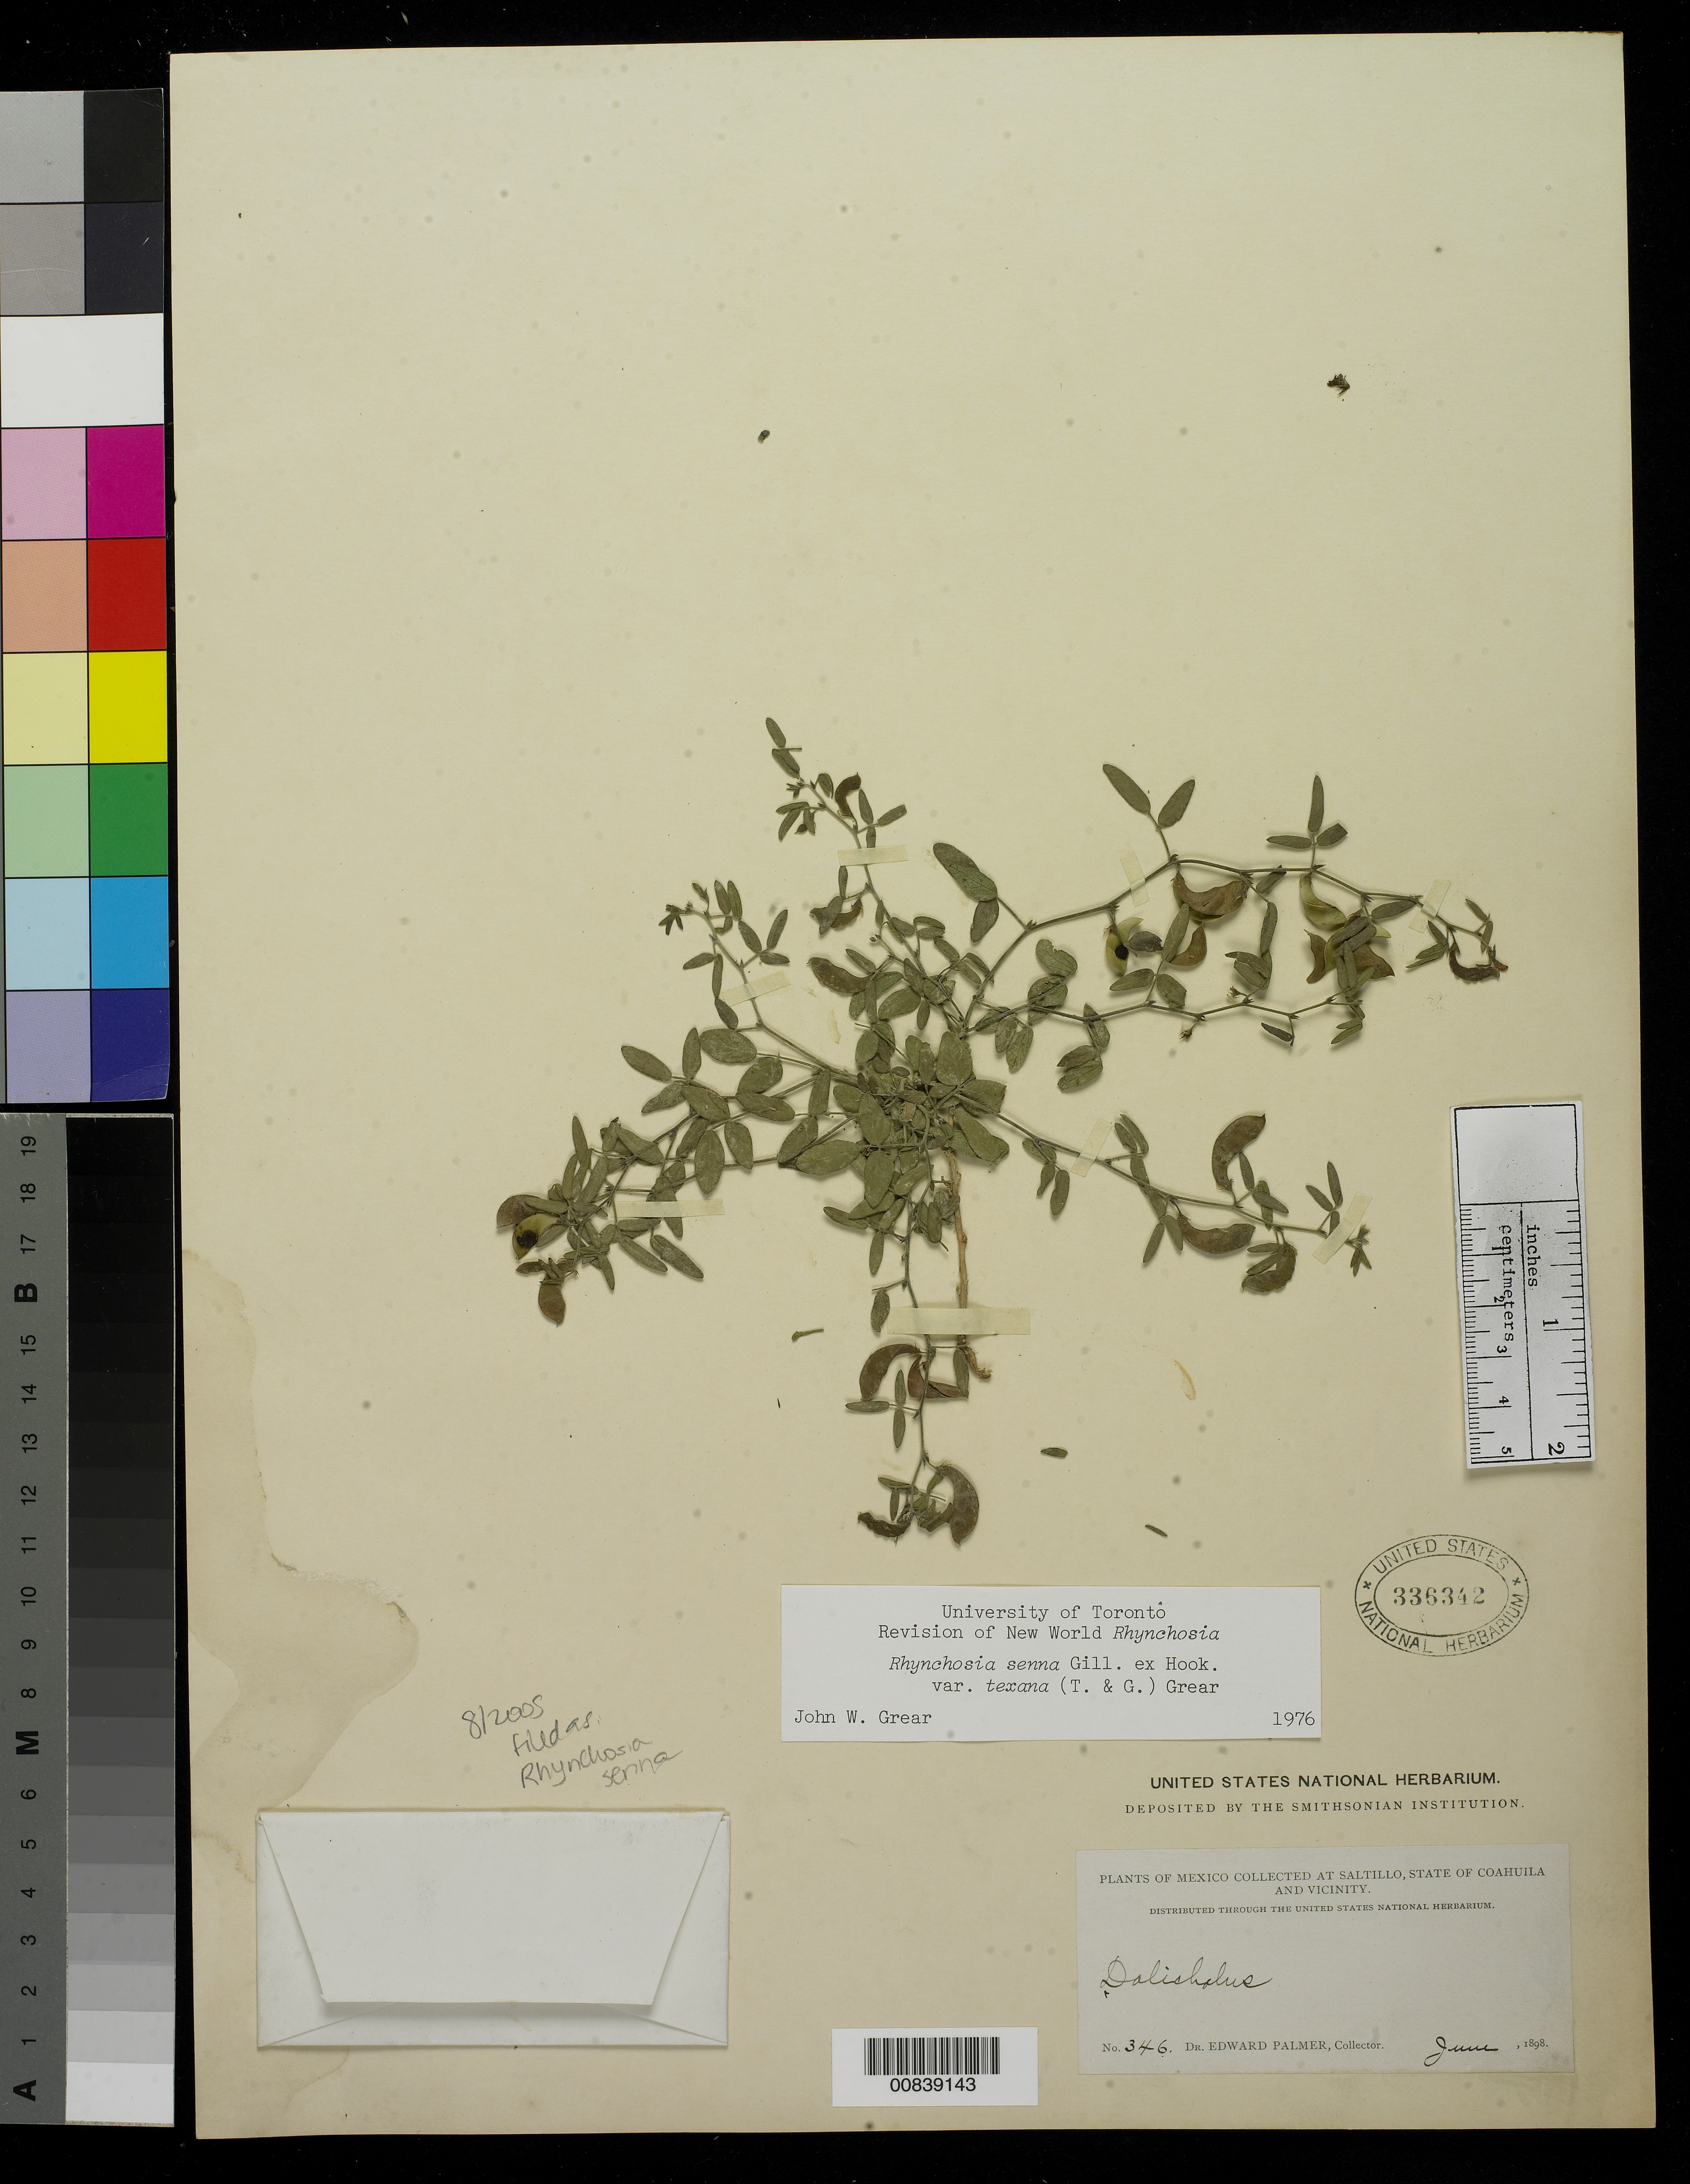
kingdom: Plantae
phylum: Tracheophyta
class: Magnoliopsida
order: Fabales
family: Fabaceae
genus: Rhynchosia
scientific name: Rhynchosia senna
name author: Gillies ex Hook.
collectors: E. Palmer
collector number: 346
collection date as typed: Jun 1898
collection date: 1898-06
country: Mexico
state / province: Coahuila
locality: Saltillo, Coahuila and vicinity.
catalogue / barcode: US 336342